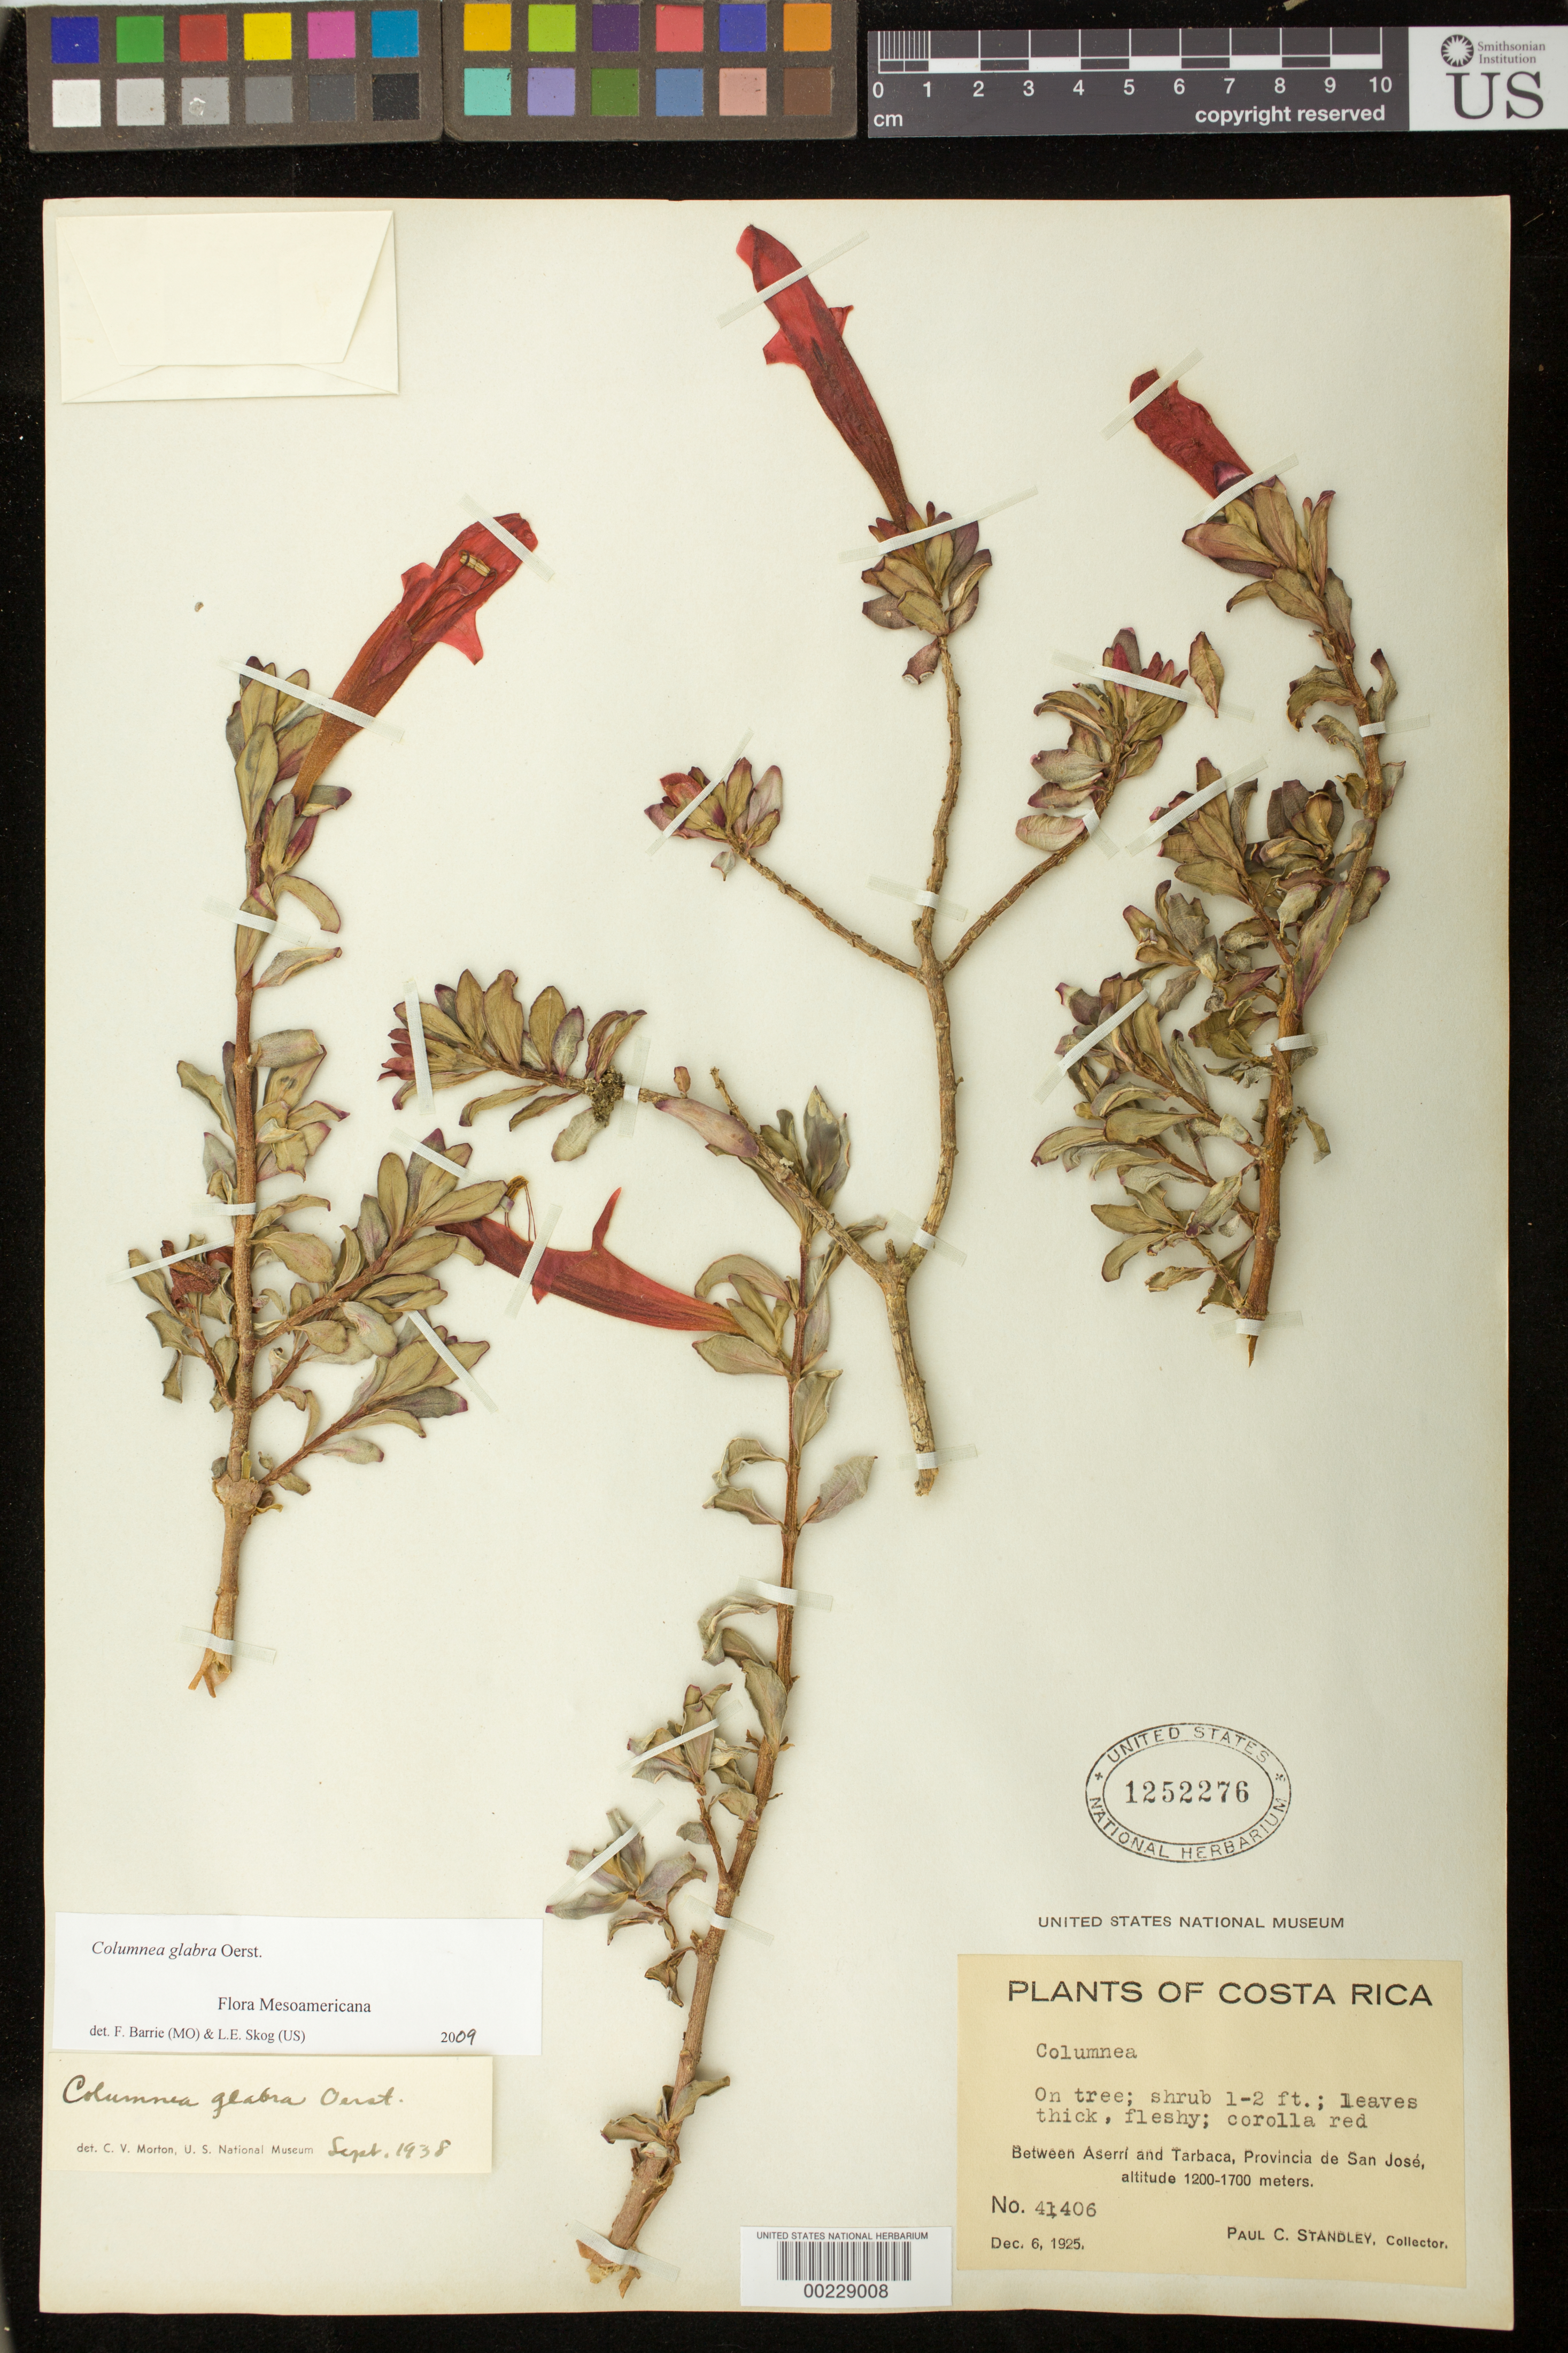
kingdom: Plantae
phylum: Tracheophyta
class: Magnoliopsida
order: Lamiales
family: Gesneriaceae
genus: Columnea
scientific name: Columnea glabra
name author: Oerst.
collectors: P. C. Standley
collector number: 41406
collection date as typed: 06 Dec 1925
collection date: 1925-12-06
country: Costa Rica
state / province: San José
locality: Between Aserri and Tarbaca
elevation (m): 1200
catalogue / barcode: US 1252276